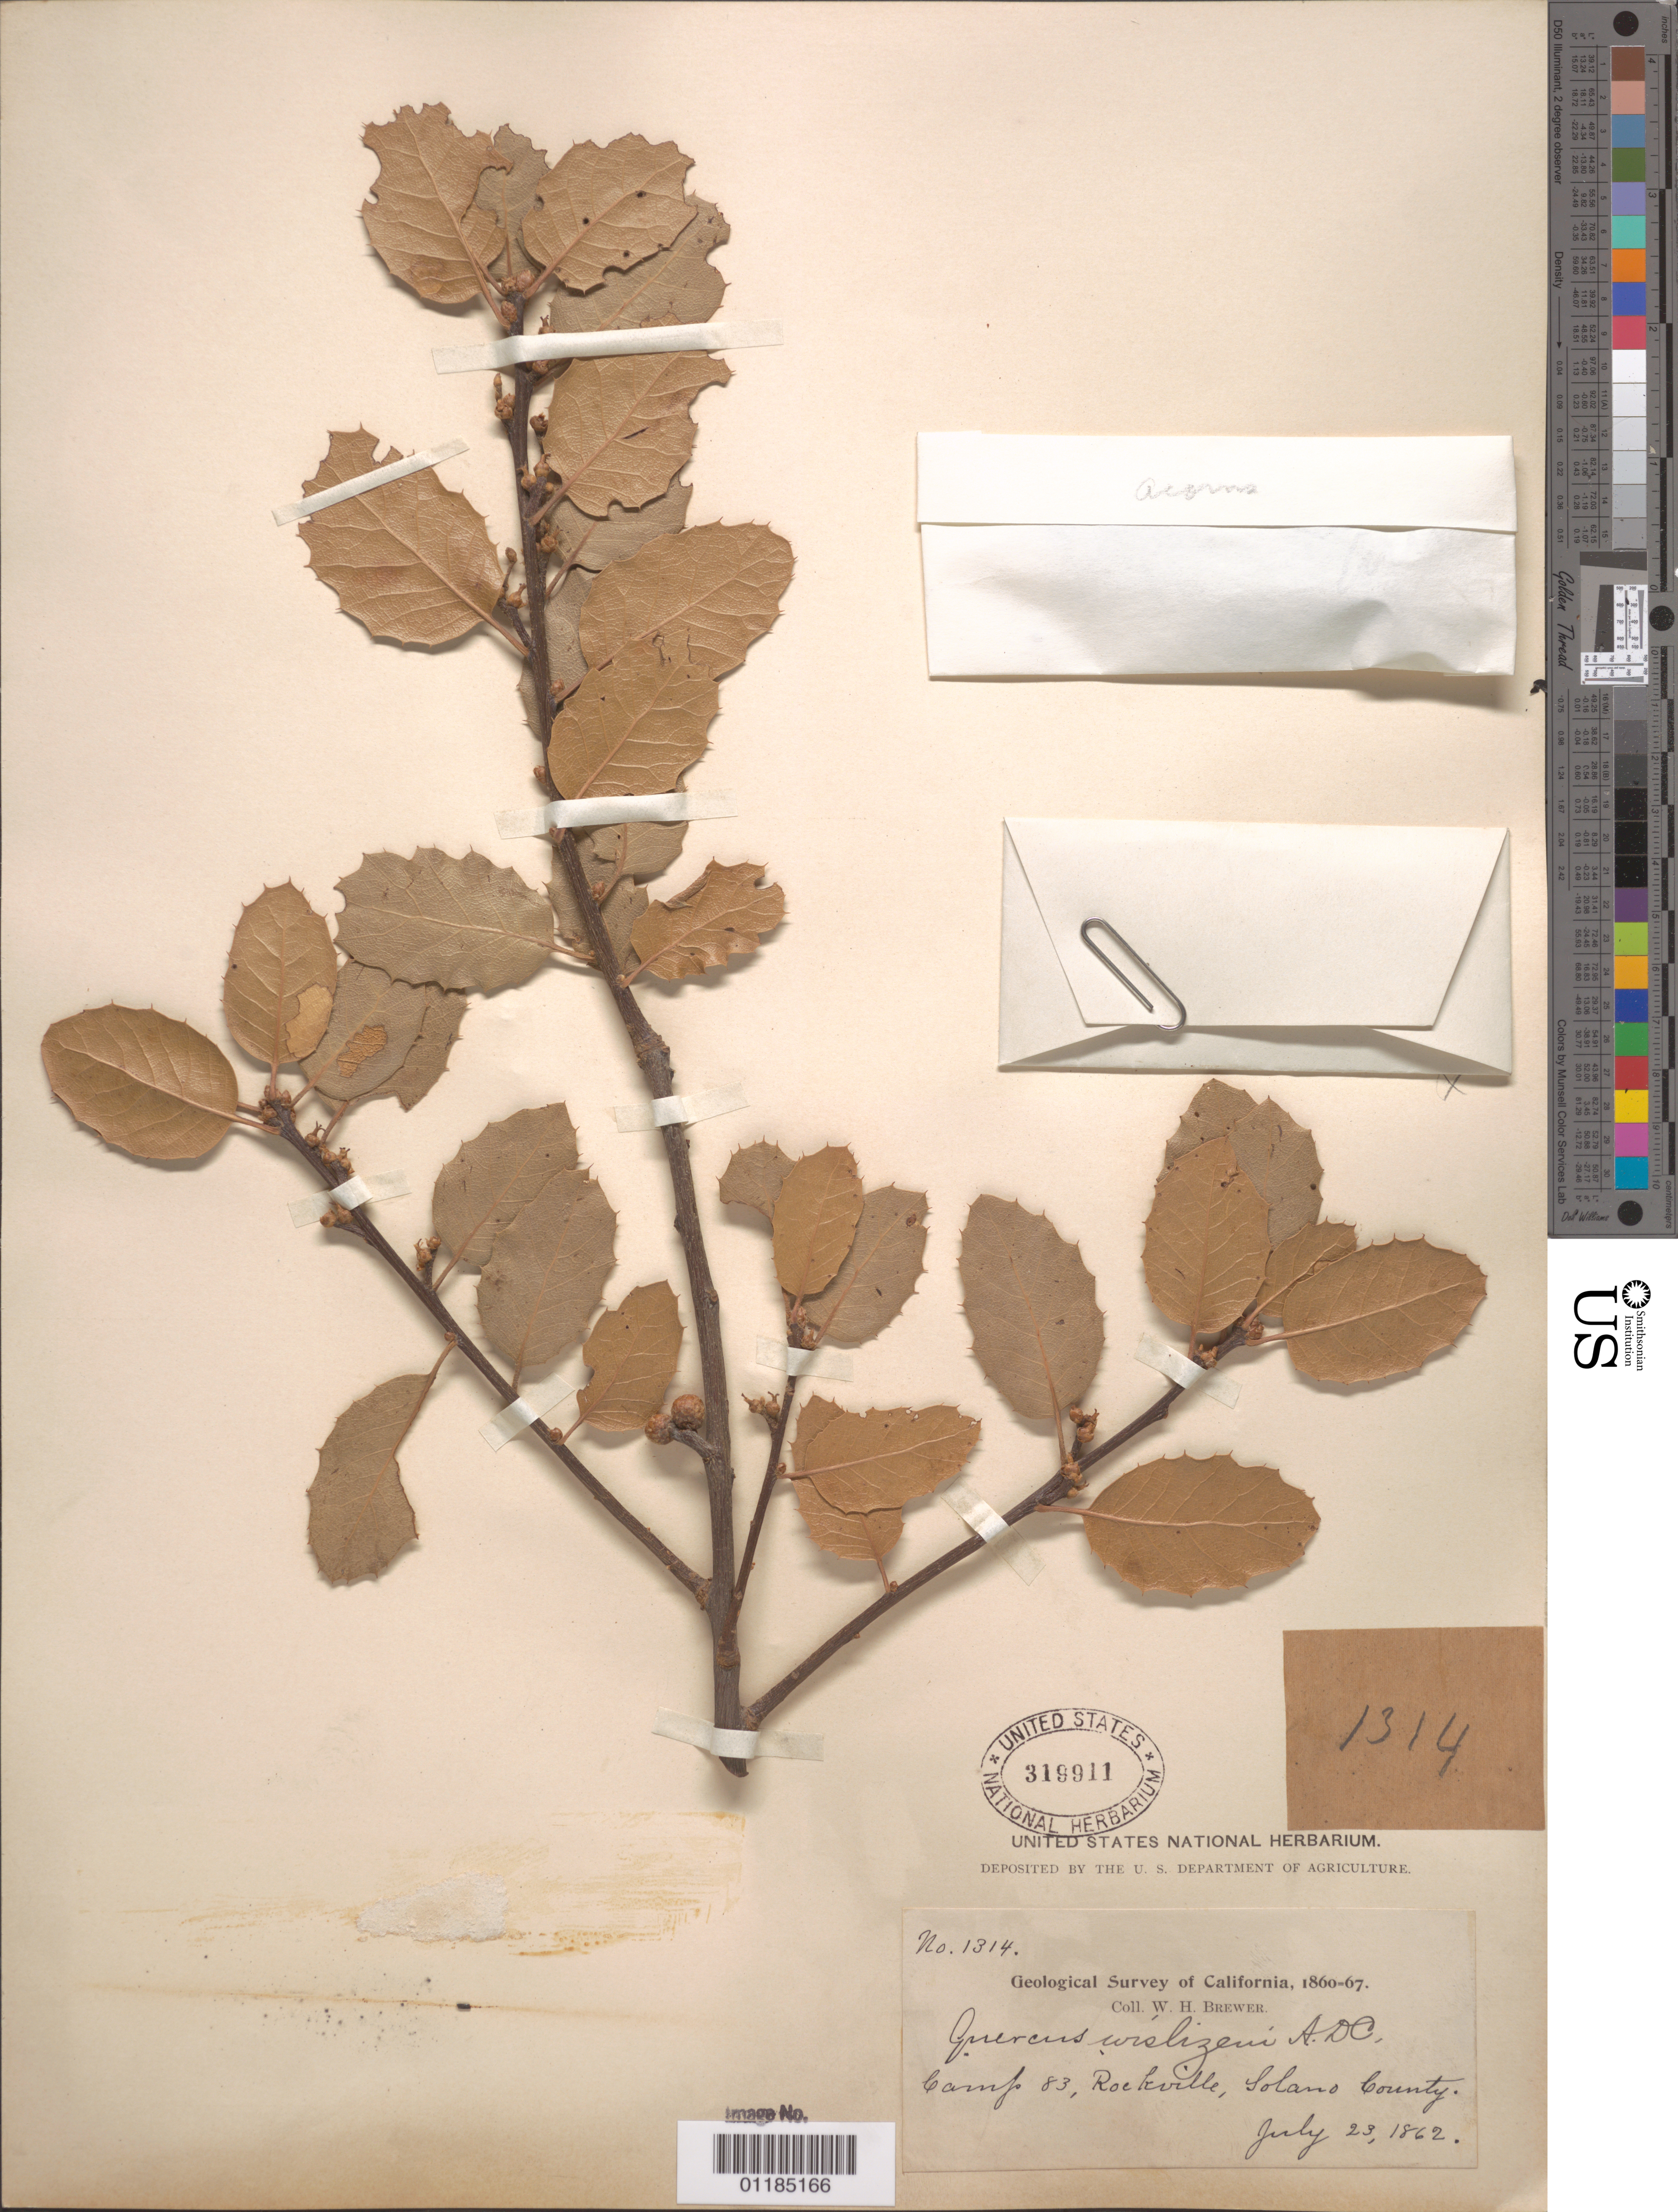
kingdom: Plantae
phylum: Tracheophyta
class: Magnoliopsida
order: Fagales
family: Fagaceae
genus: Quercus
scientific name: Quercus wislizeni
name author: A. DC.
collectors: W. H. Brewer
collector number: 1314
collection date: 1862-07-23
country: United States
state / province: California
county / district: Solano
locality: Camp 83, Rockville.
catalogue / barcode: US 319911